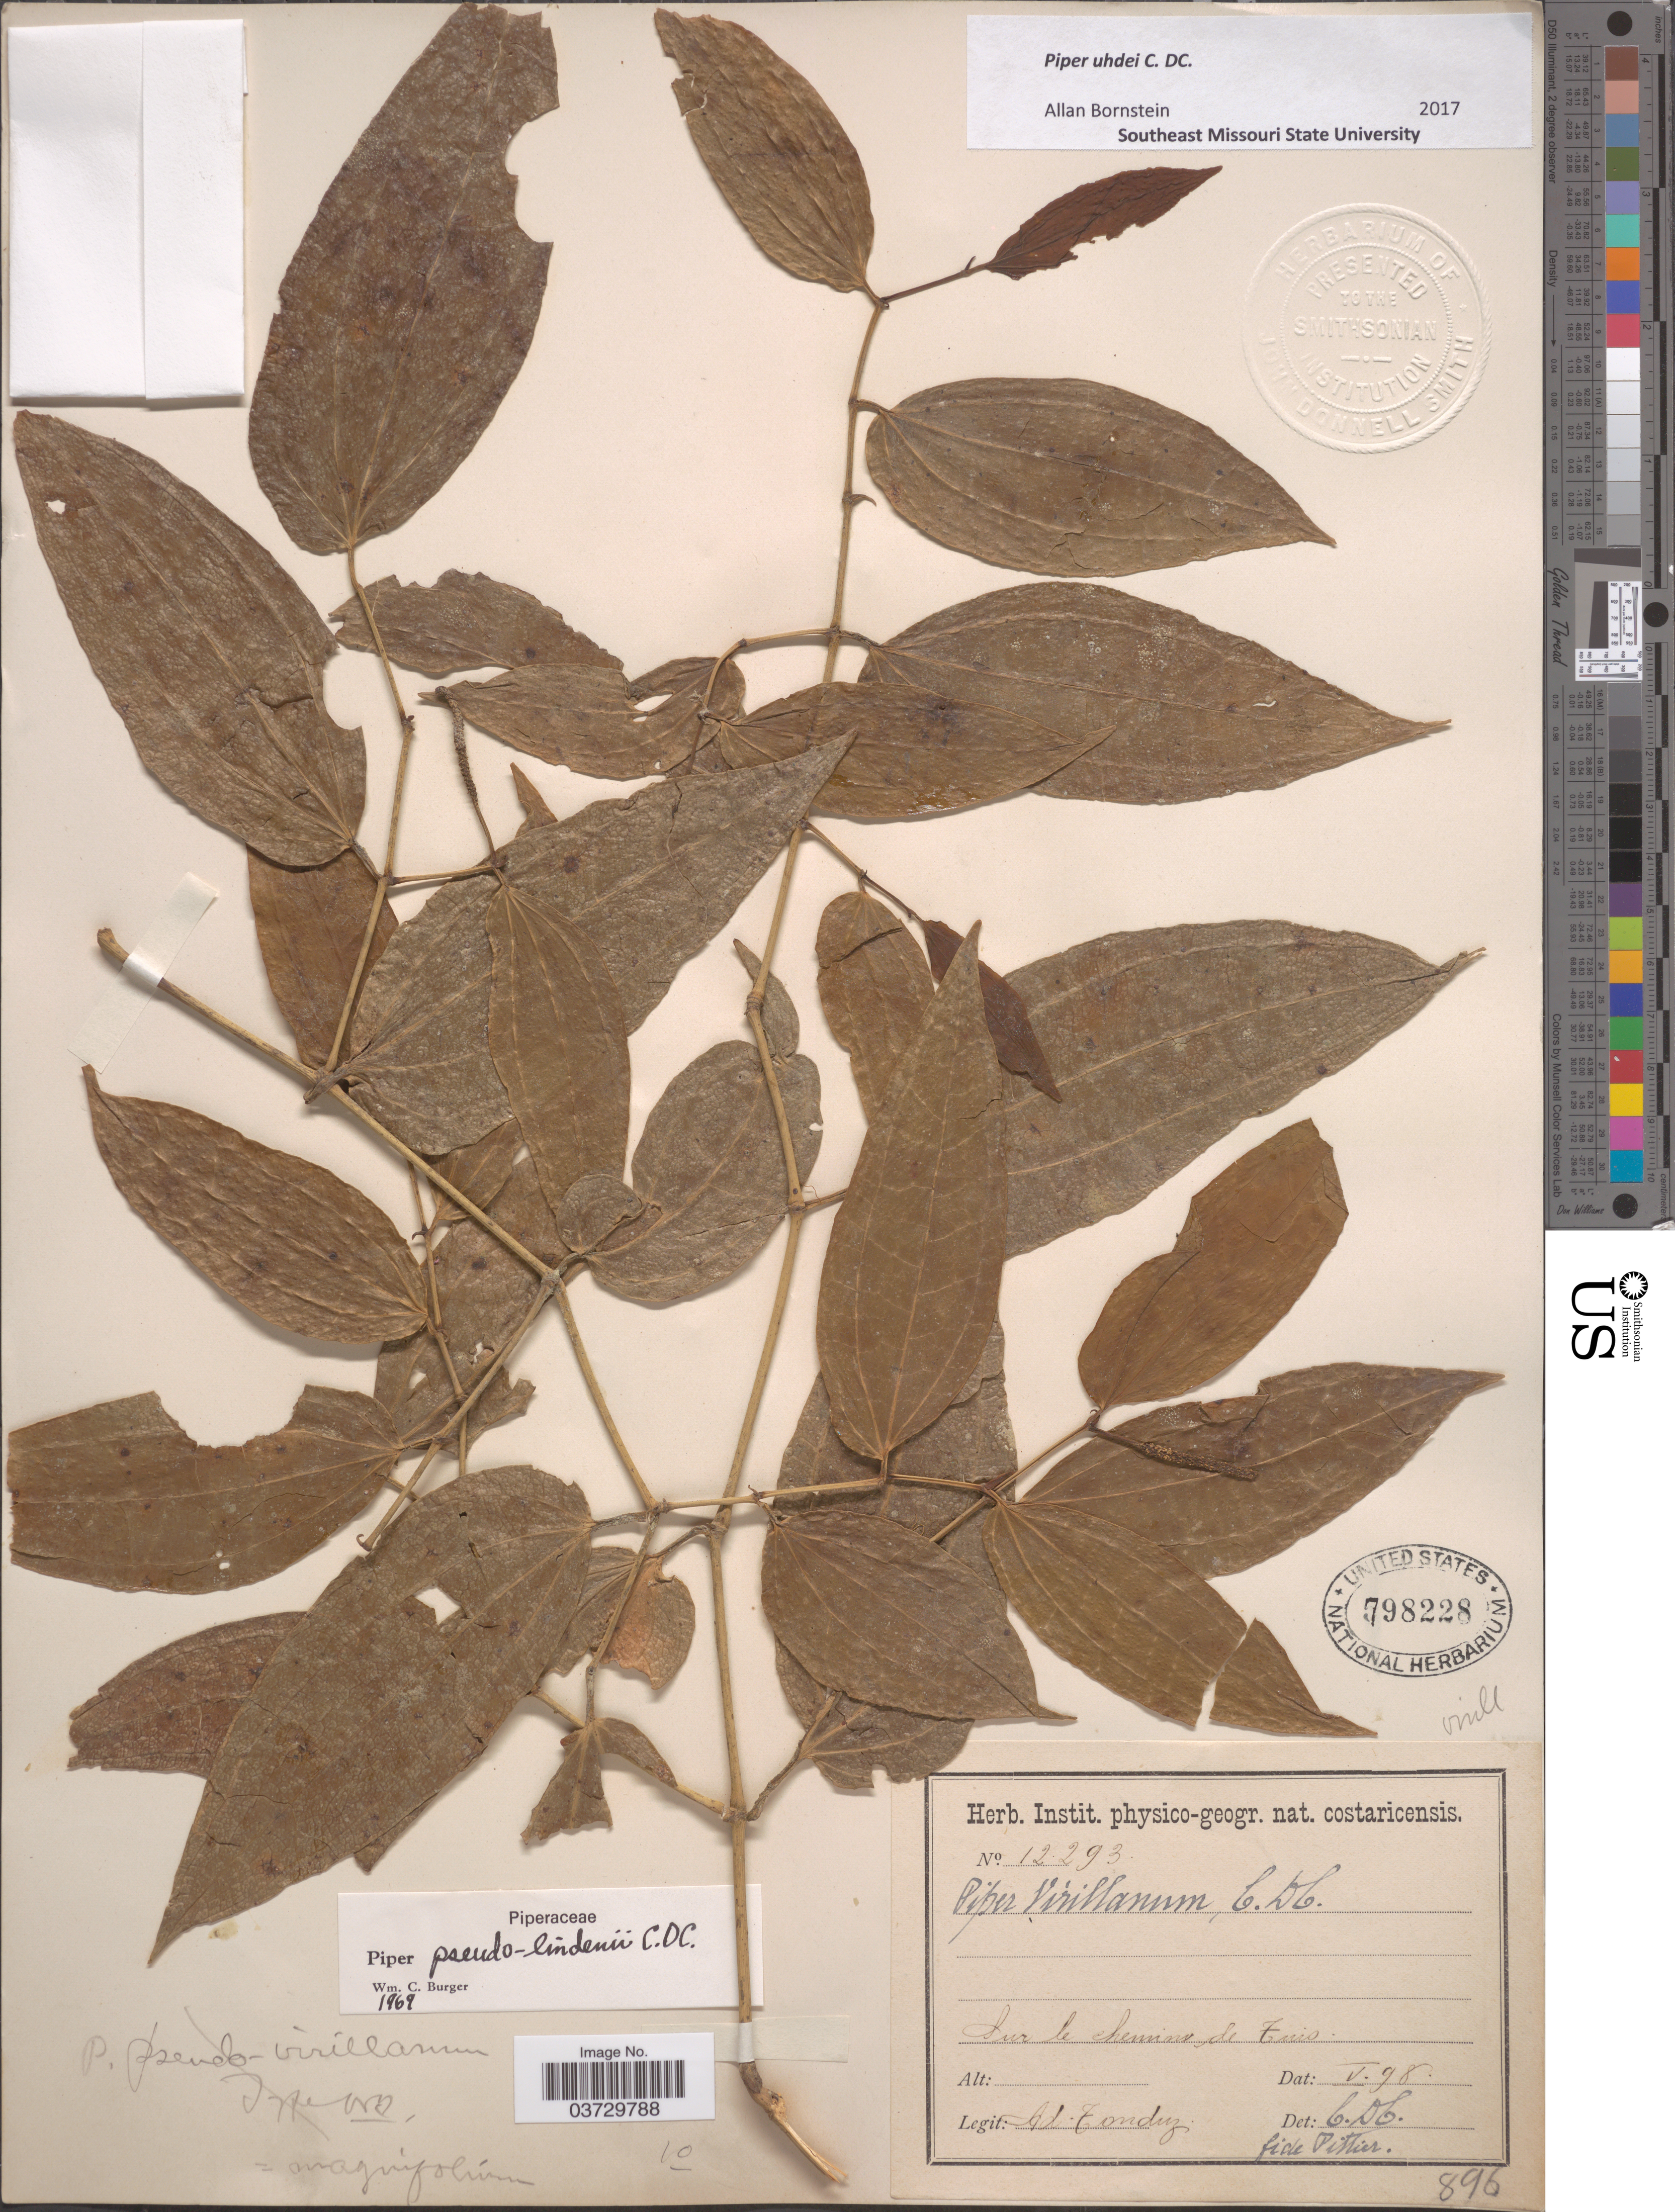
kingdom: Plantae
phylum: Tracheophyta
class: Magnoliopsida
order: Piperales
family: Piperaceae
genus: Piper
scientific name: Piper uhdei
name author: C. DC.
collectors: A. Tonduz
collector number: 12293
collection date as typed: Transcribed d/m/y: /5/98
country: Costa Rica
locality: Sur le chemin de Tuis.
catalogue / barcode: US 798228